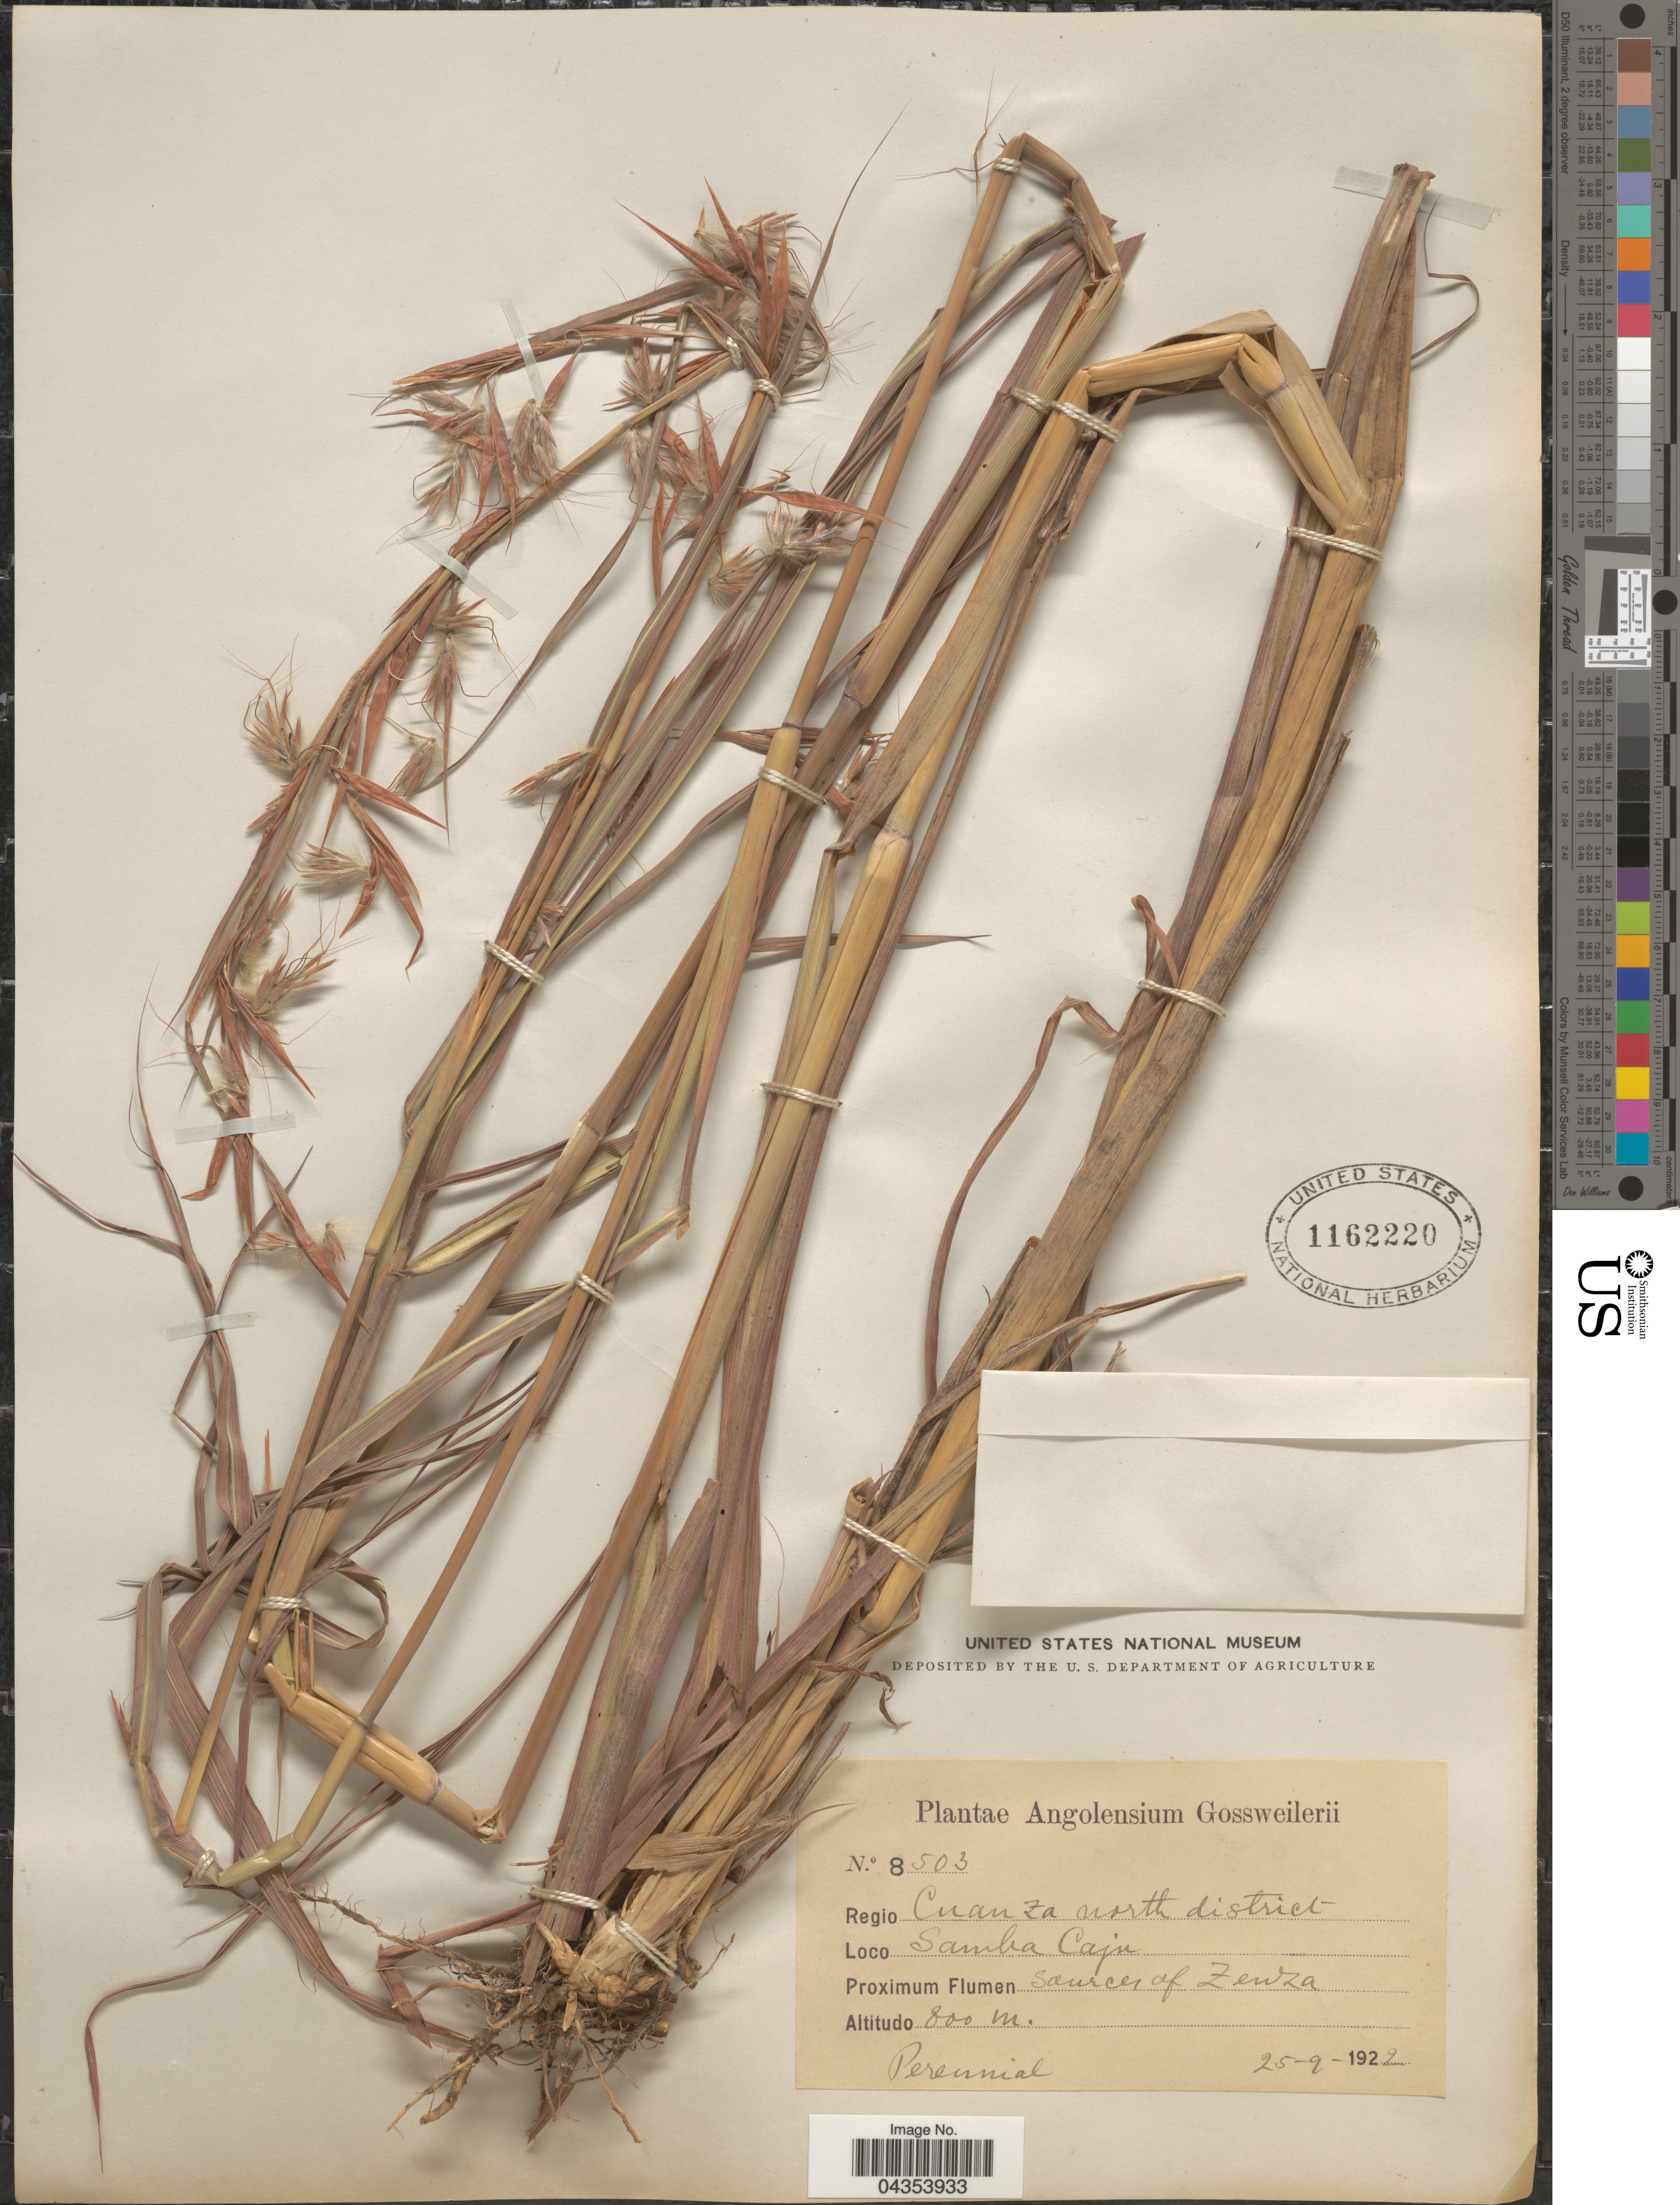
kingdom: Plantae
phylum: Tracheophyta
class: Liliopsida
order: Poales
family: Poaceae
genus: Hyparrhenia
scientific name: Hyparrhenia tamba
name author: (Hochst. ex Steud.) Andersson ex Stapf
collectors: -. Gossweiler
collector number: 8503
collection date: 1922-09-25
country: Angola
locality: Angolensium. Regio Cuanza north district. Samba Caju. Proximum Flumen Sources of Zenza.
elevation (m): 800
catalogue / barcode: US 1162220